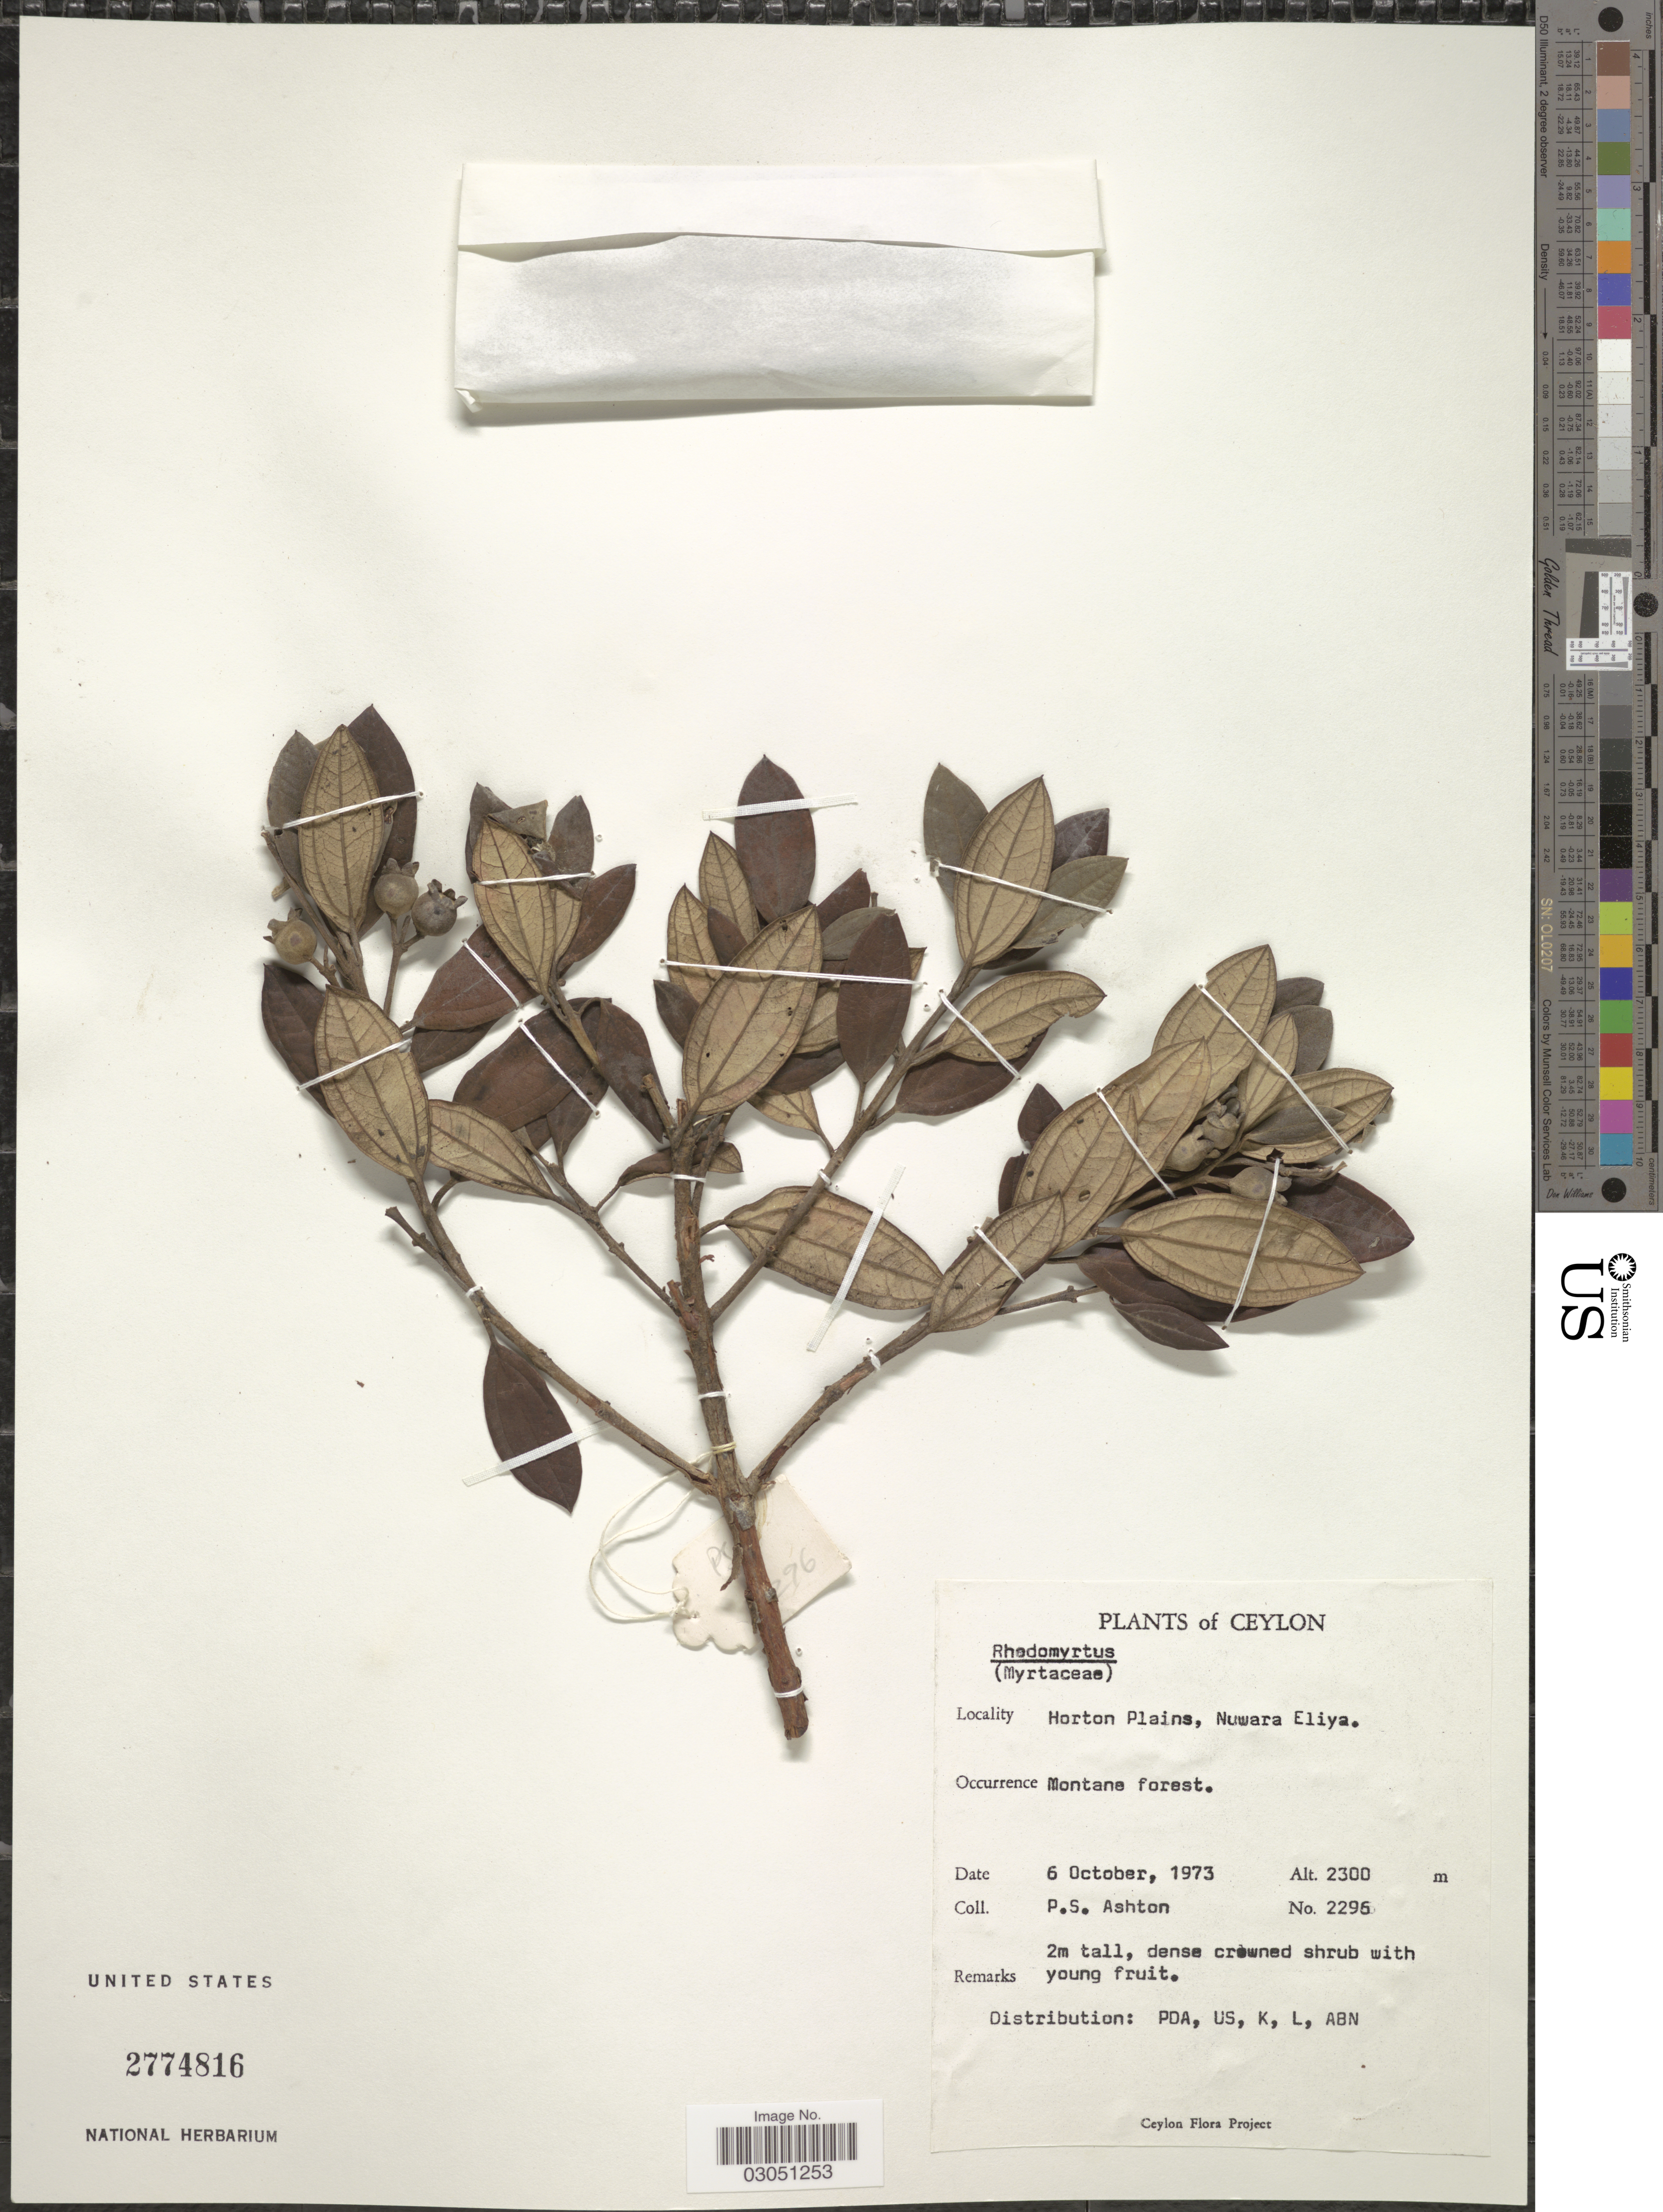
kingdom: Plantae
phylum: Tracheophyta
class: Magnoliopsida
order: Myrtales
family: Myrtaceae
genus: Rhodomyrtus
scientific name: Rhodomyrtus sp.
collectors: P. S. Ashton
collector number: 2296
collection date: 1973-10-06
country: Sri Lanka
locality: Ceylon, Horton Plains, Nuwara Eliya.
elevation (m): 2300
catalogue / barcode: US 2774816